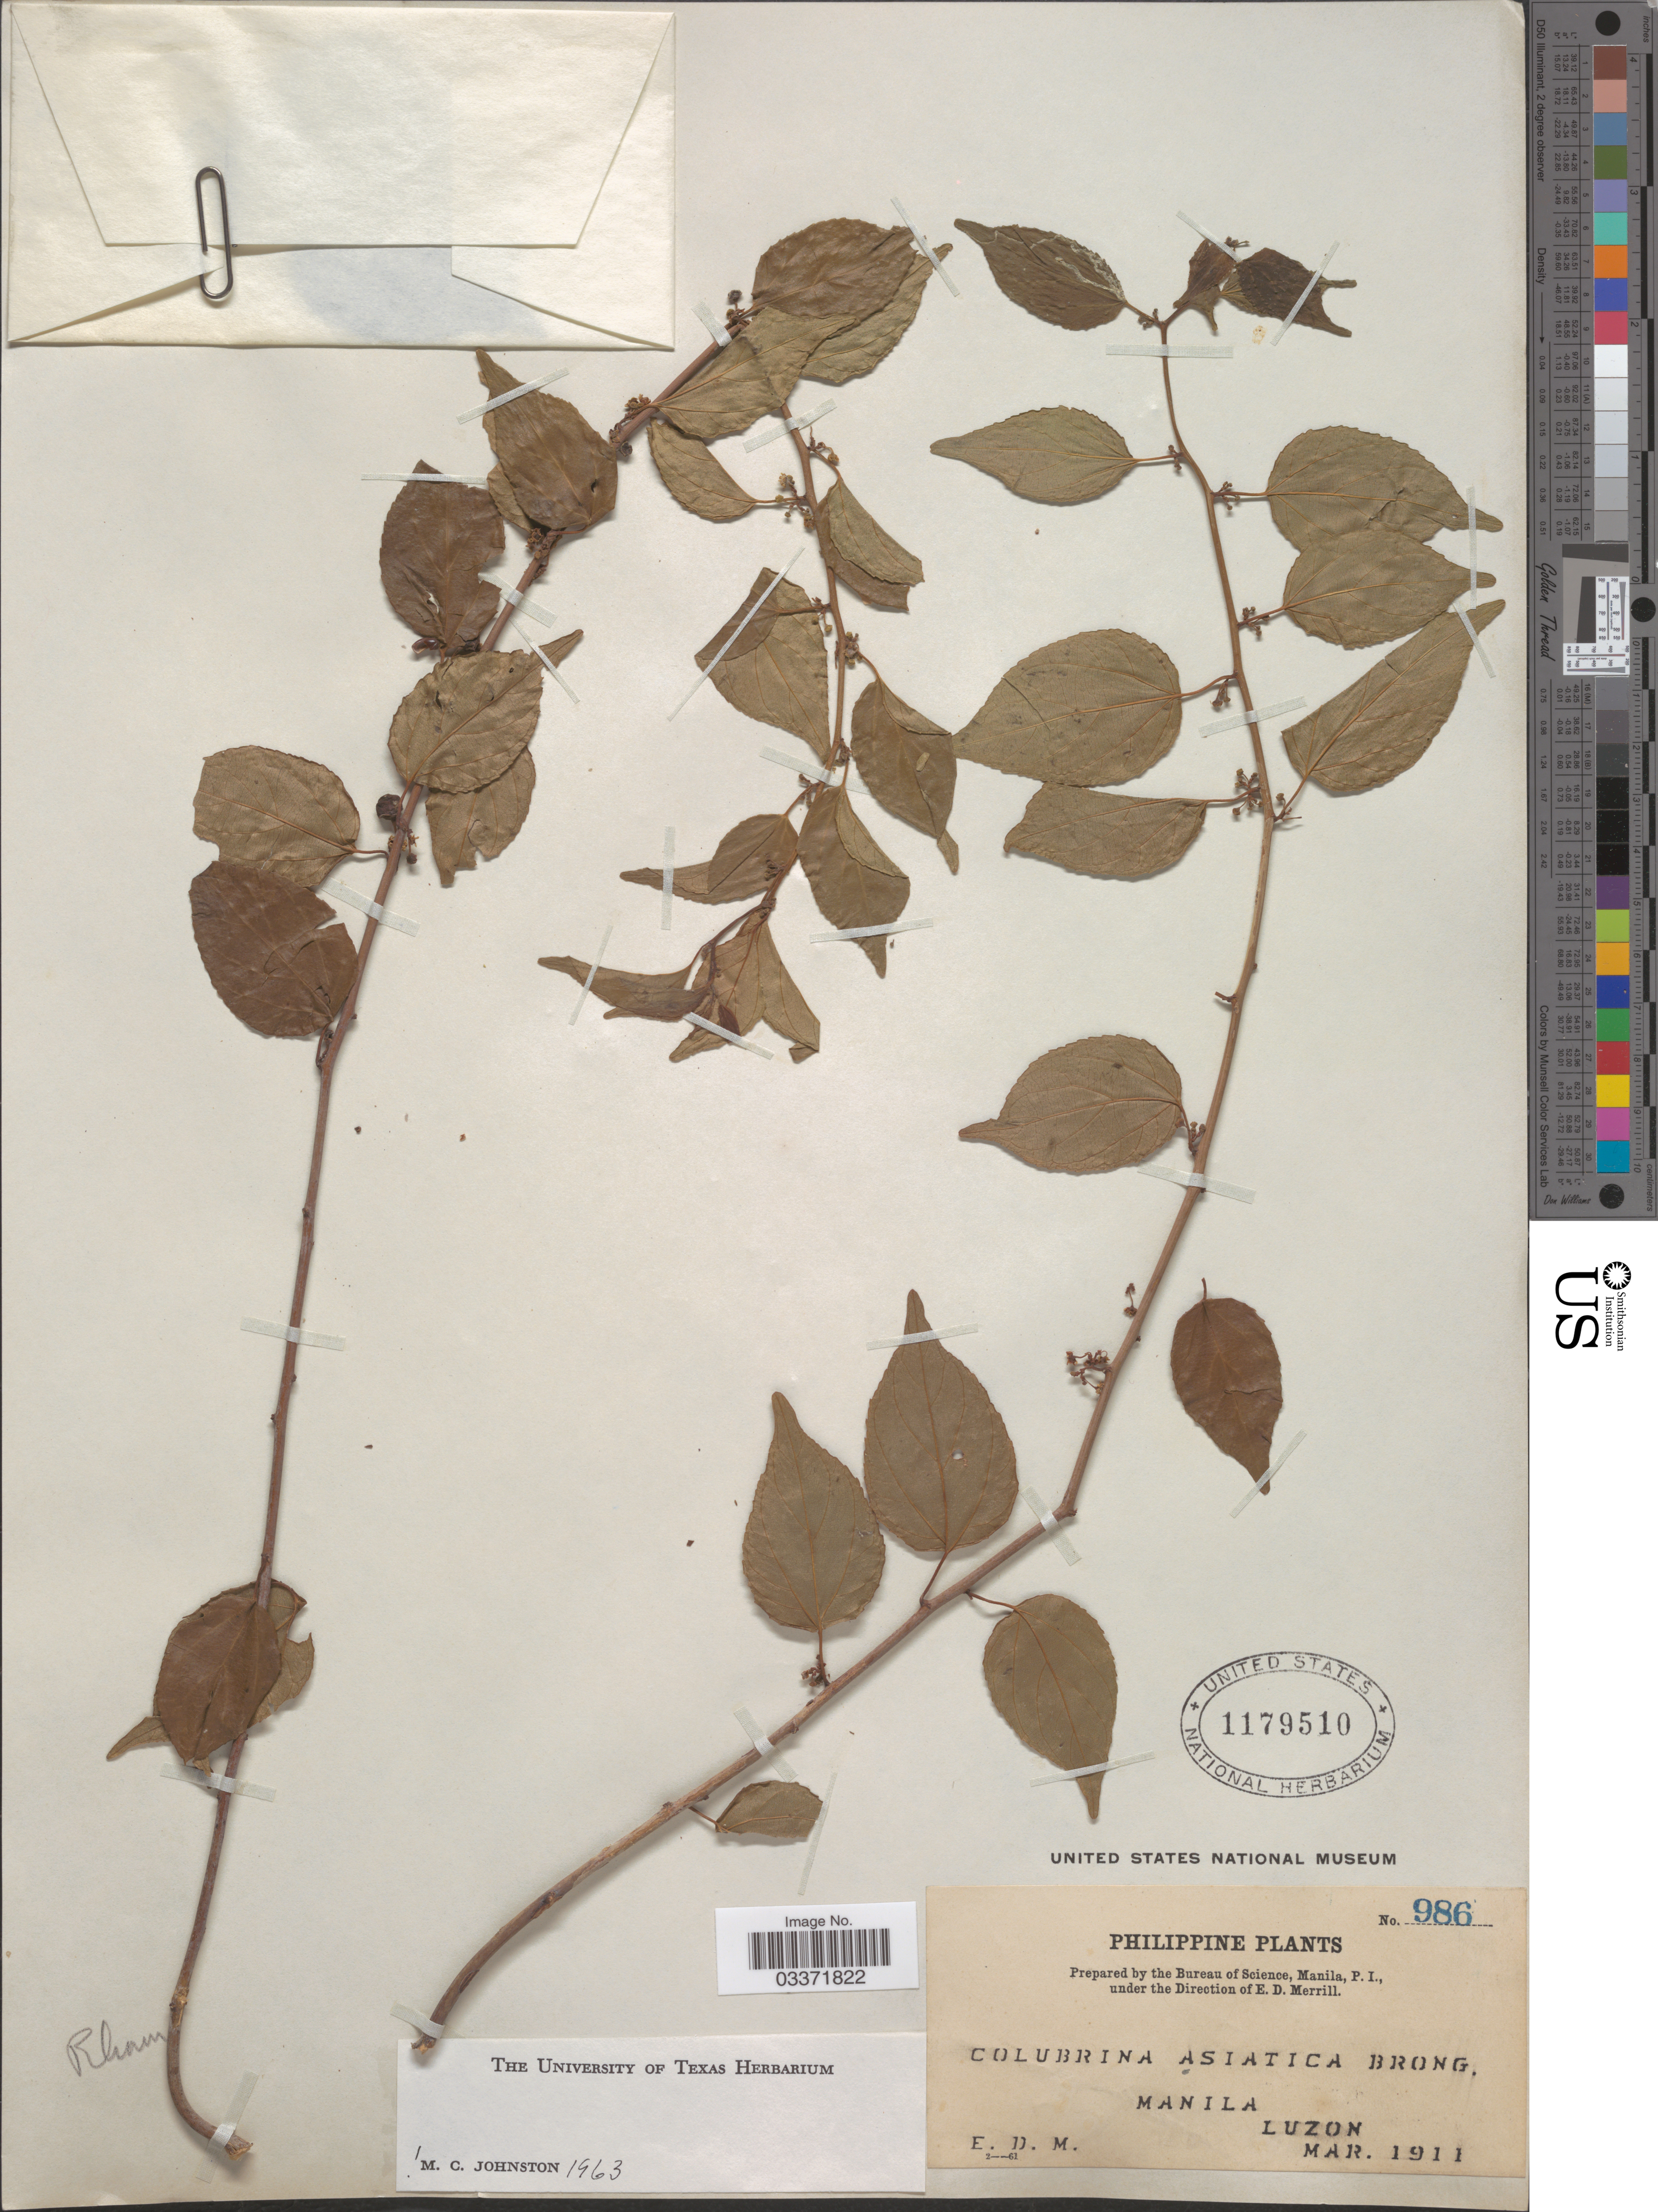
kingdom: Plantae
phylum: Tracheophyta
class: Magnoliopsida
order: Rosales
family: Rhamnaceae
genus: Colubrina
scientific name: Colubrina asiatica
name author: (L.) Brongn.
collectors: E. D. Merrill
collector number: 986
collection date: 1911-03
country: Philippines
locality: Manila, Luzon.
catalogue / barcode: US 1179510